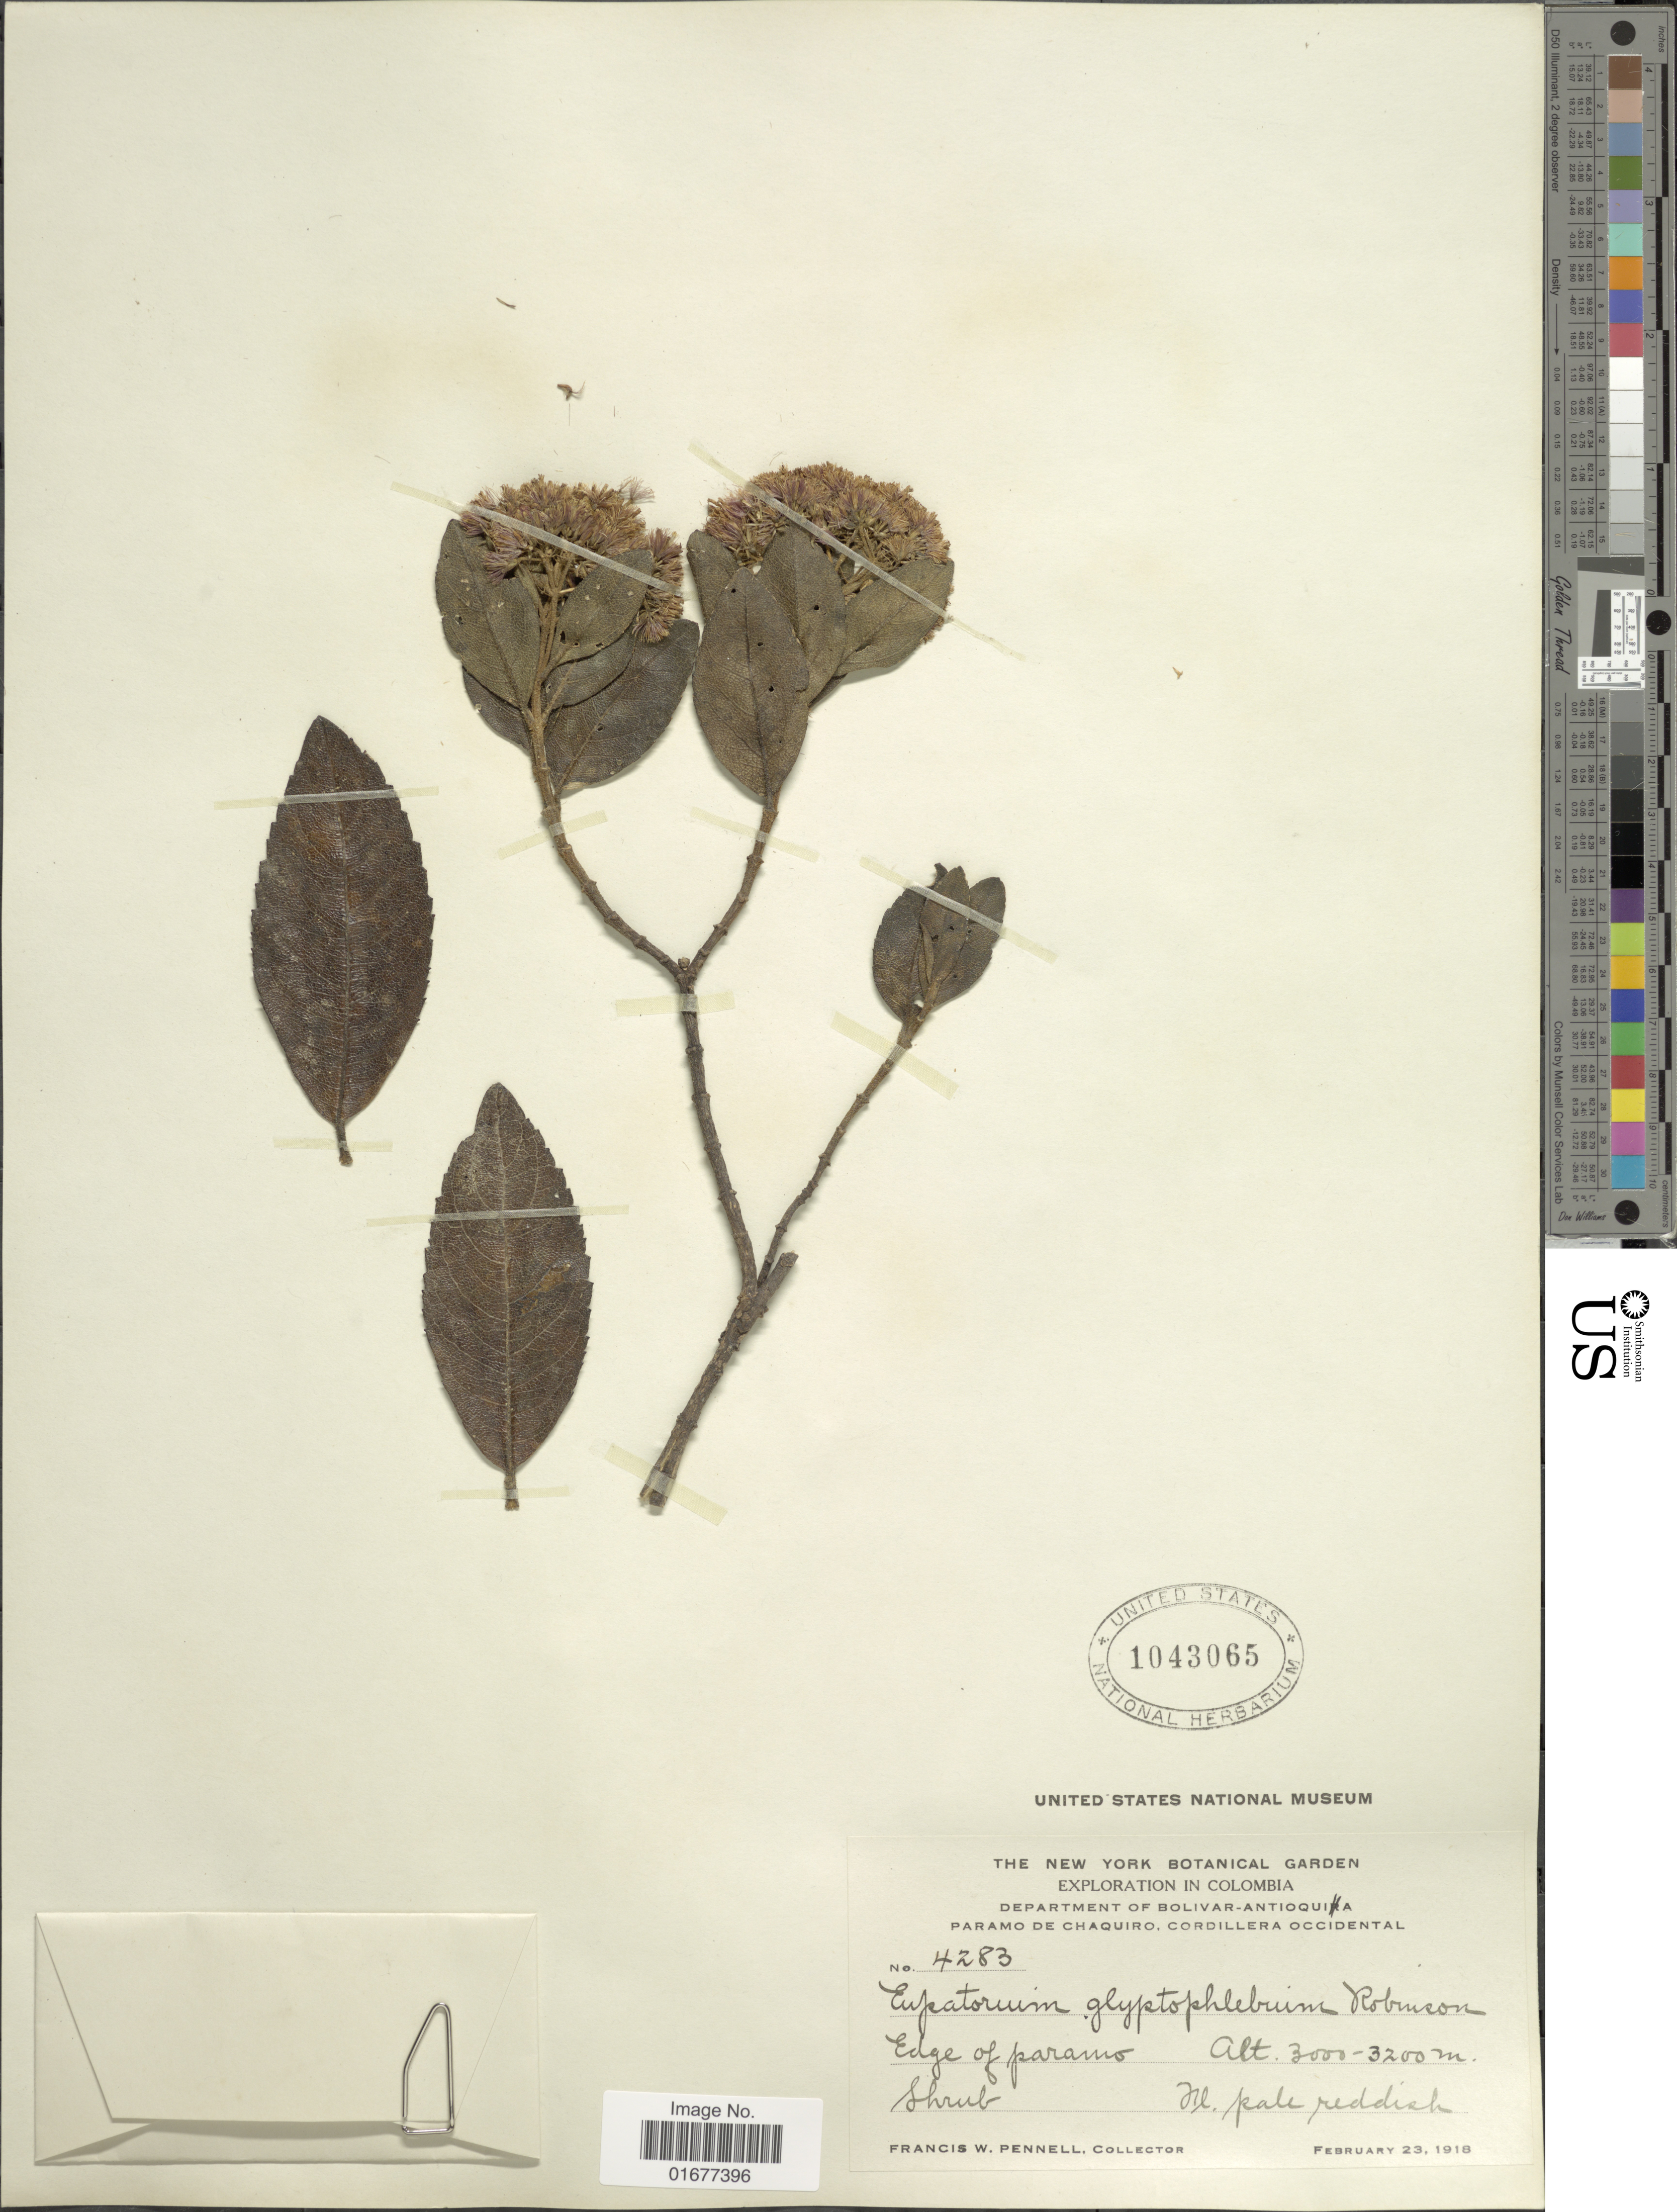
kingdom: Plantae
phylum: Tracheophyta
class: Magnoliopsida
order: Asterales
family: Asteraceae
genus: Ageratina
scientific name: Ageratina glyptophlebia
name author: (B.L. Rob.) R.M. King & H. Rob.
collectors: F. W. Pennell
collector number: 4283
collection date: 1918-02-23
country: Colombia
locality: Department of Bolivar-Antioquia, Paramo de Chaquiro, Cordillera Occidental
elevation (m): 3000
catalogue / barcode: US 1043065